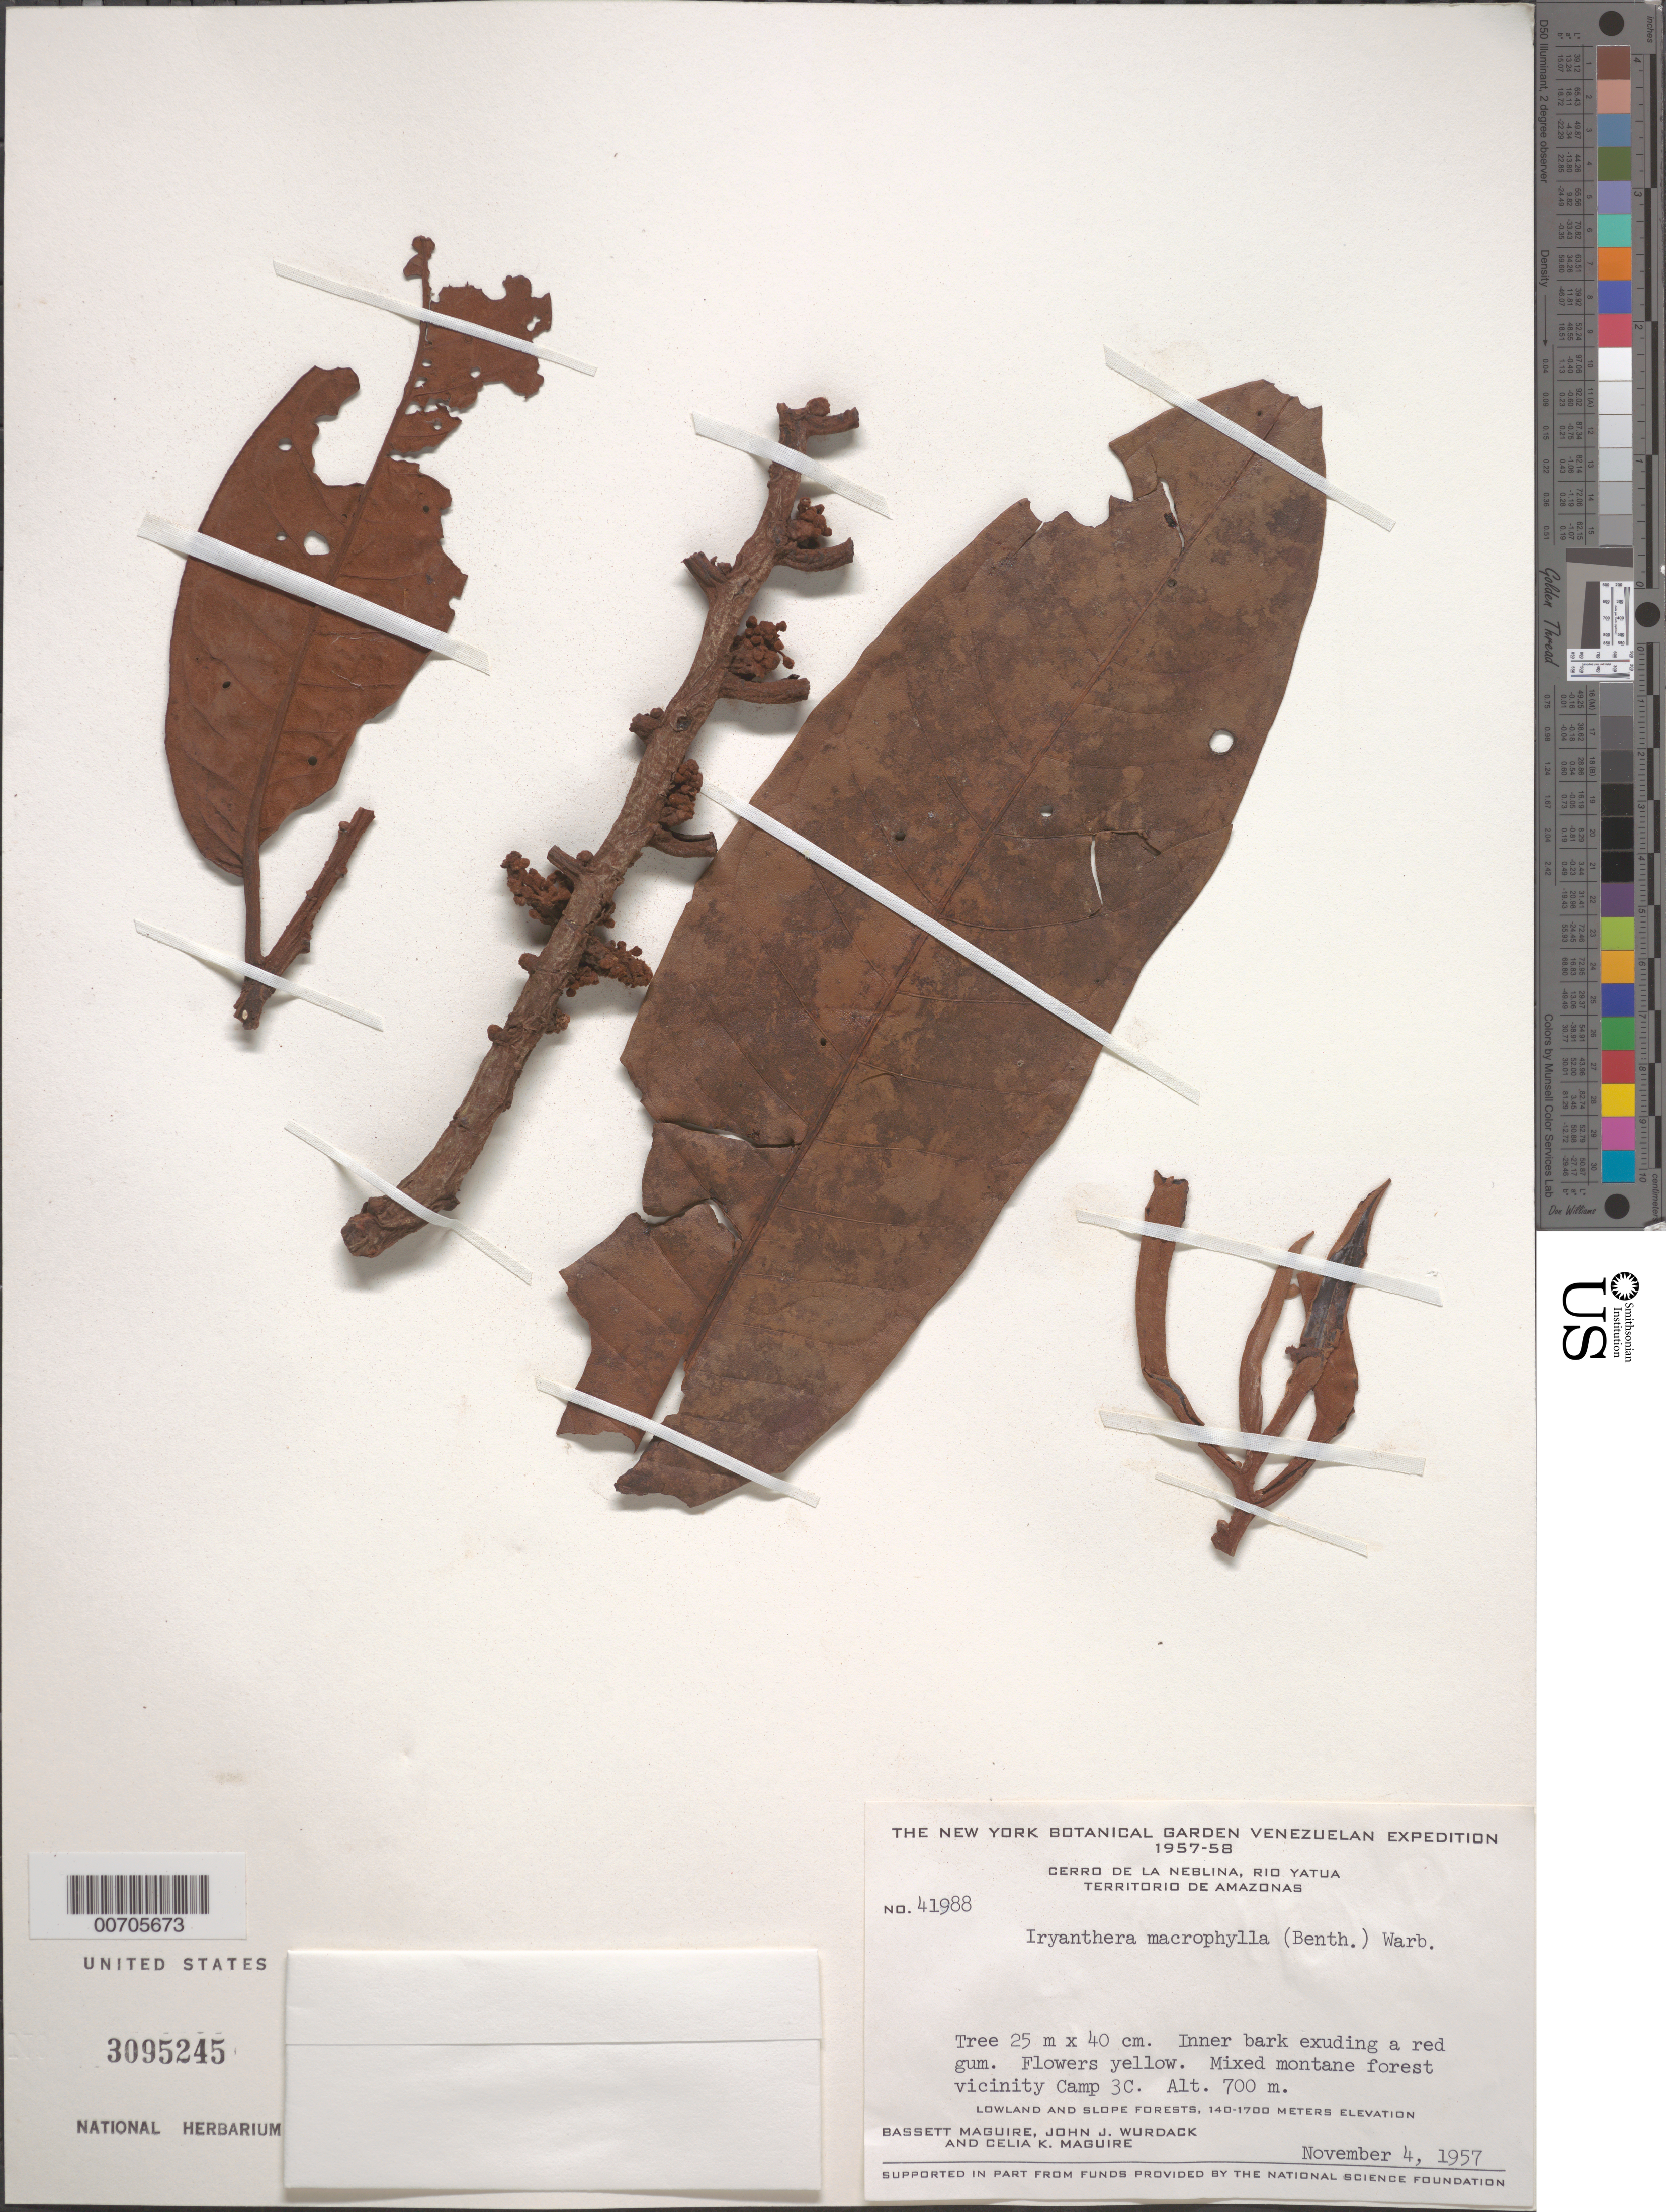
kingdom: Plantae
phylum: Tracheophyta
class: Magnoliopsida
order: Magnoliales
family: Myristicaceae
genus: Iryanthera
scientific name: Iryanthera macrophylla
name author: (Benth.) Warb.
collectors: B. Maguire, J. J. Wurdack & C. K. Maguire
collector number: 41988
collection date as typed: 4-Nov-57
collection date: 1957-11-04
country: Venezuela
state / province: Amazonas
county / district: Río Negro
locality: Cerro de la Neblina, Río Yatua, Camp 3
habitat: Mixed montane forest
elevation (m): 700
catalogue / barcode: US 3095245